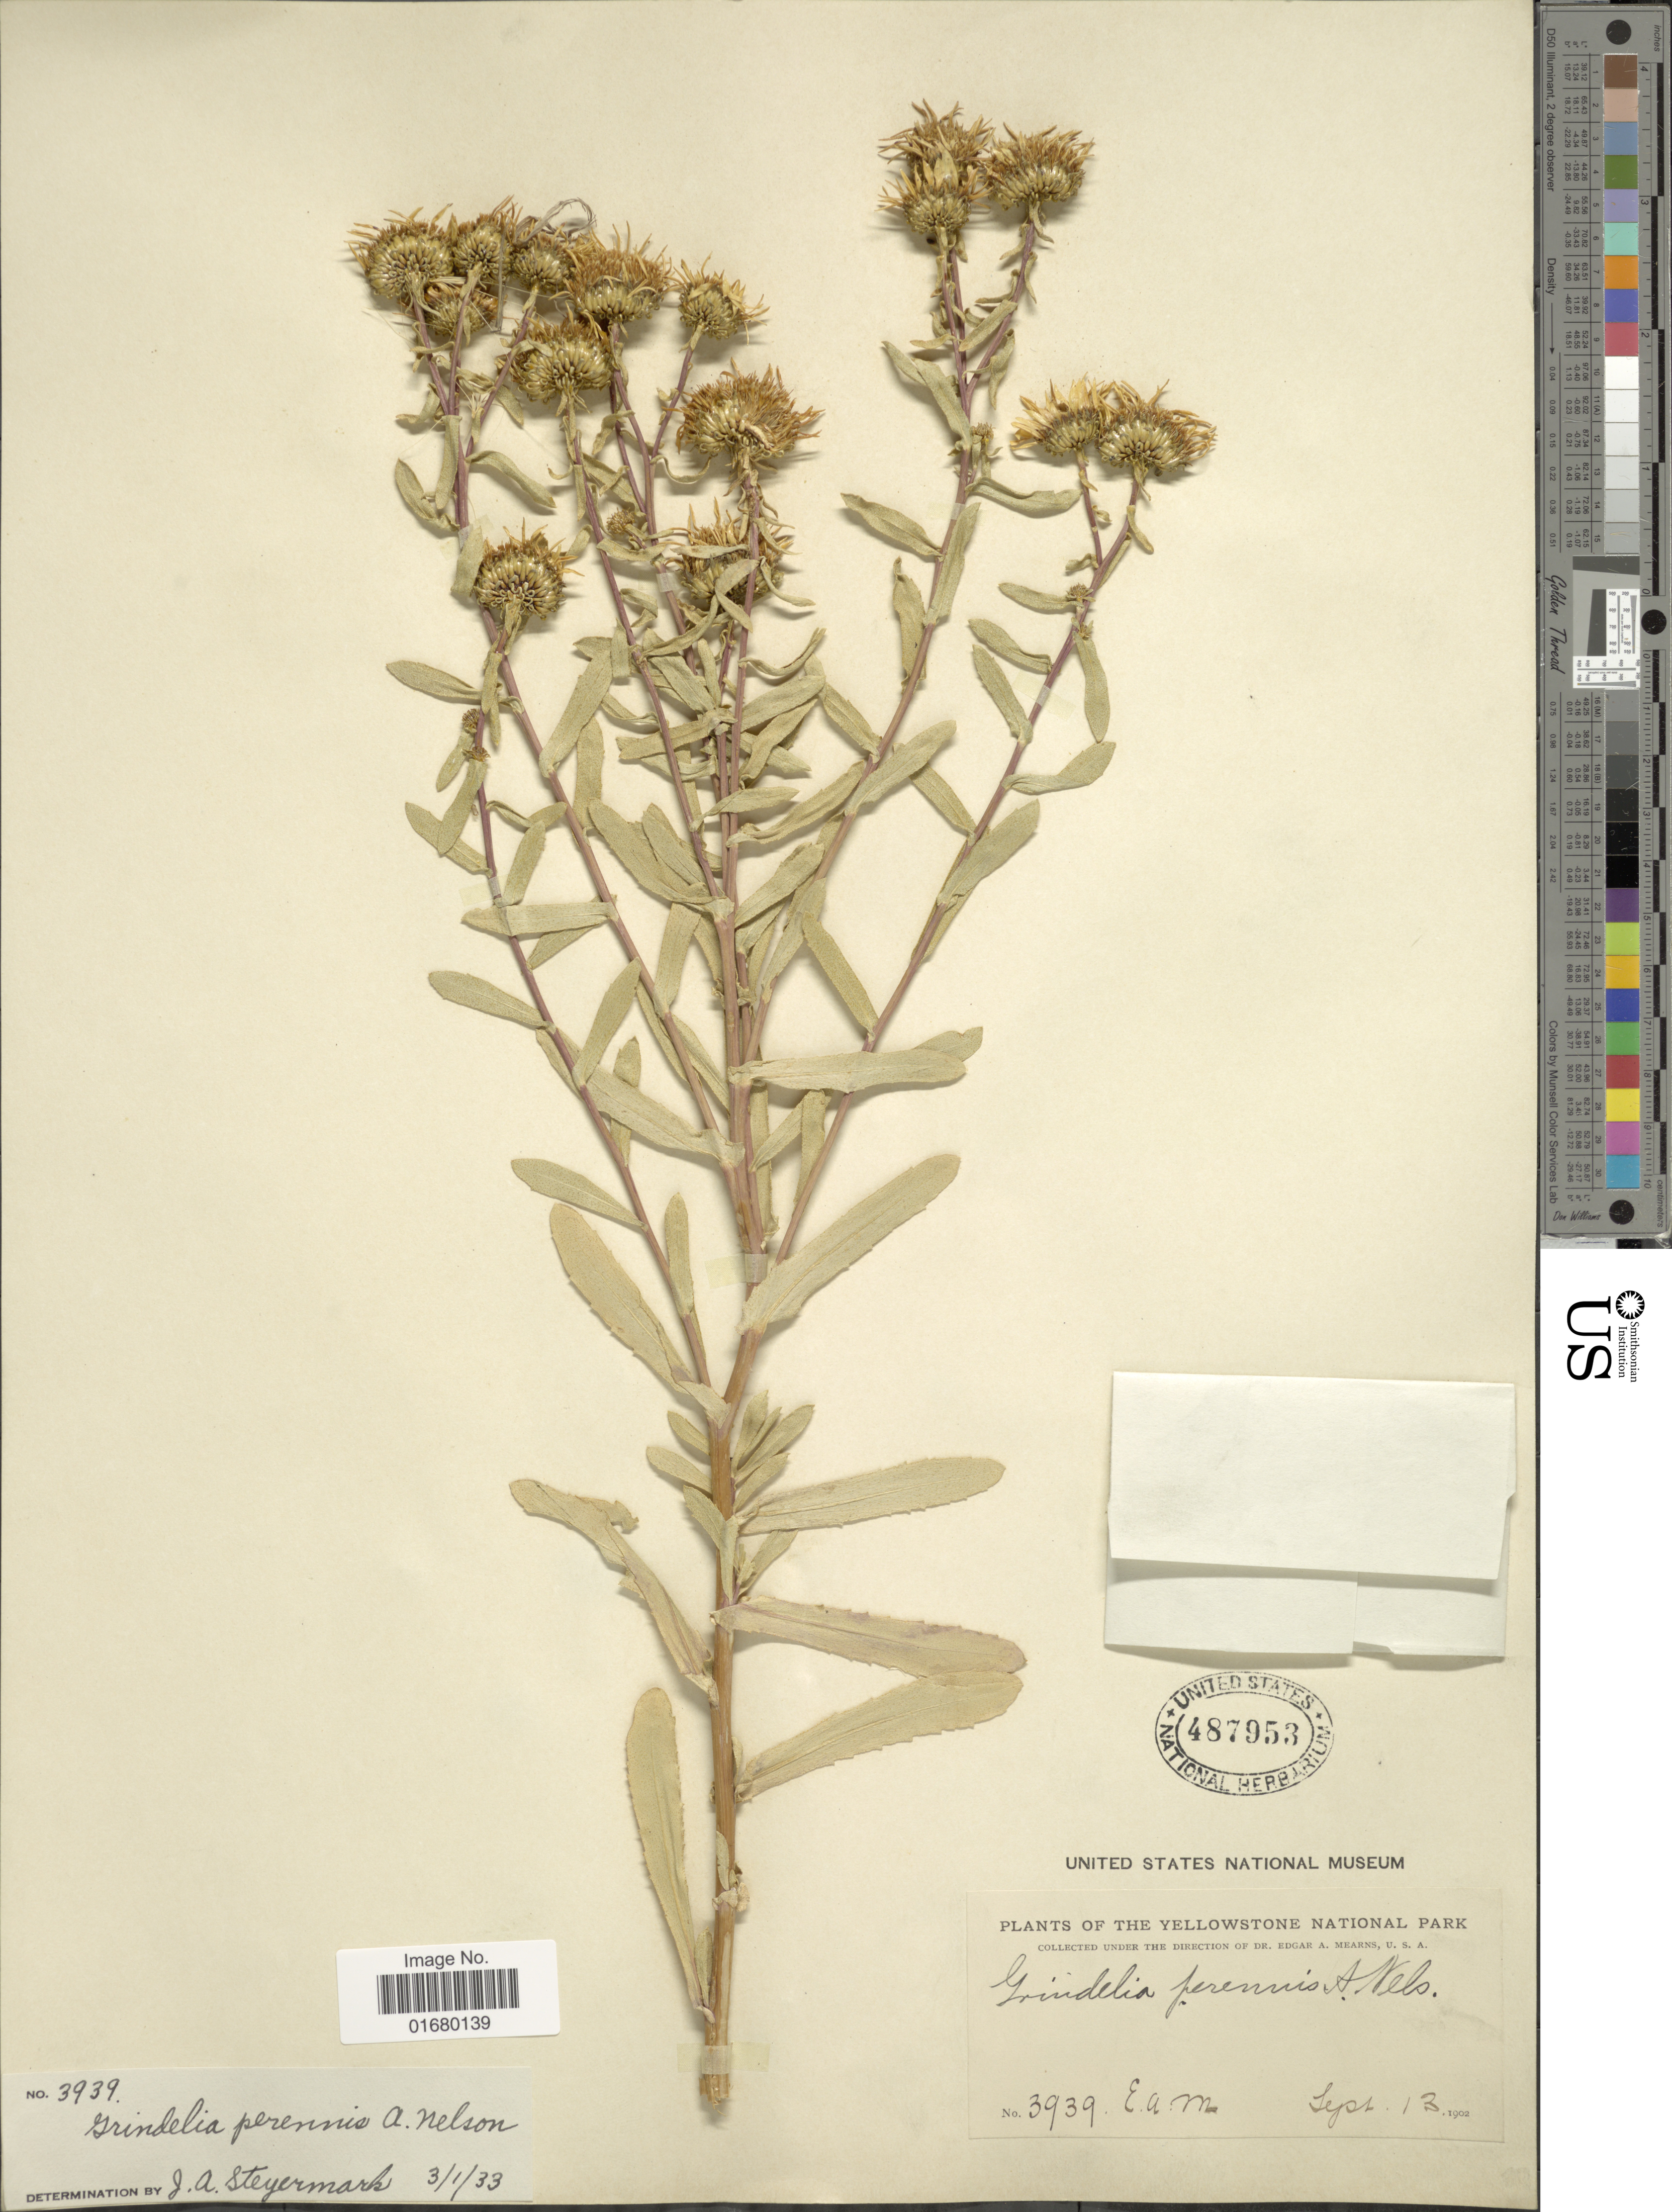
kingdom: Plantae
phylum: Tracheophyta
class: Magnoliopsida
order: Asterales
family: Asteraceae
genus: Grindelia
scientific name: Grindelia perennis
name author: A. Nelson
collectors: E. A. Mearns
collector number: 3939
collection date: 1902-09-13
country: United States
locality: The Yellowstone National Park.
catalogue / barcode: US 487953